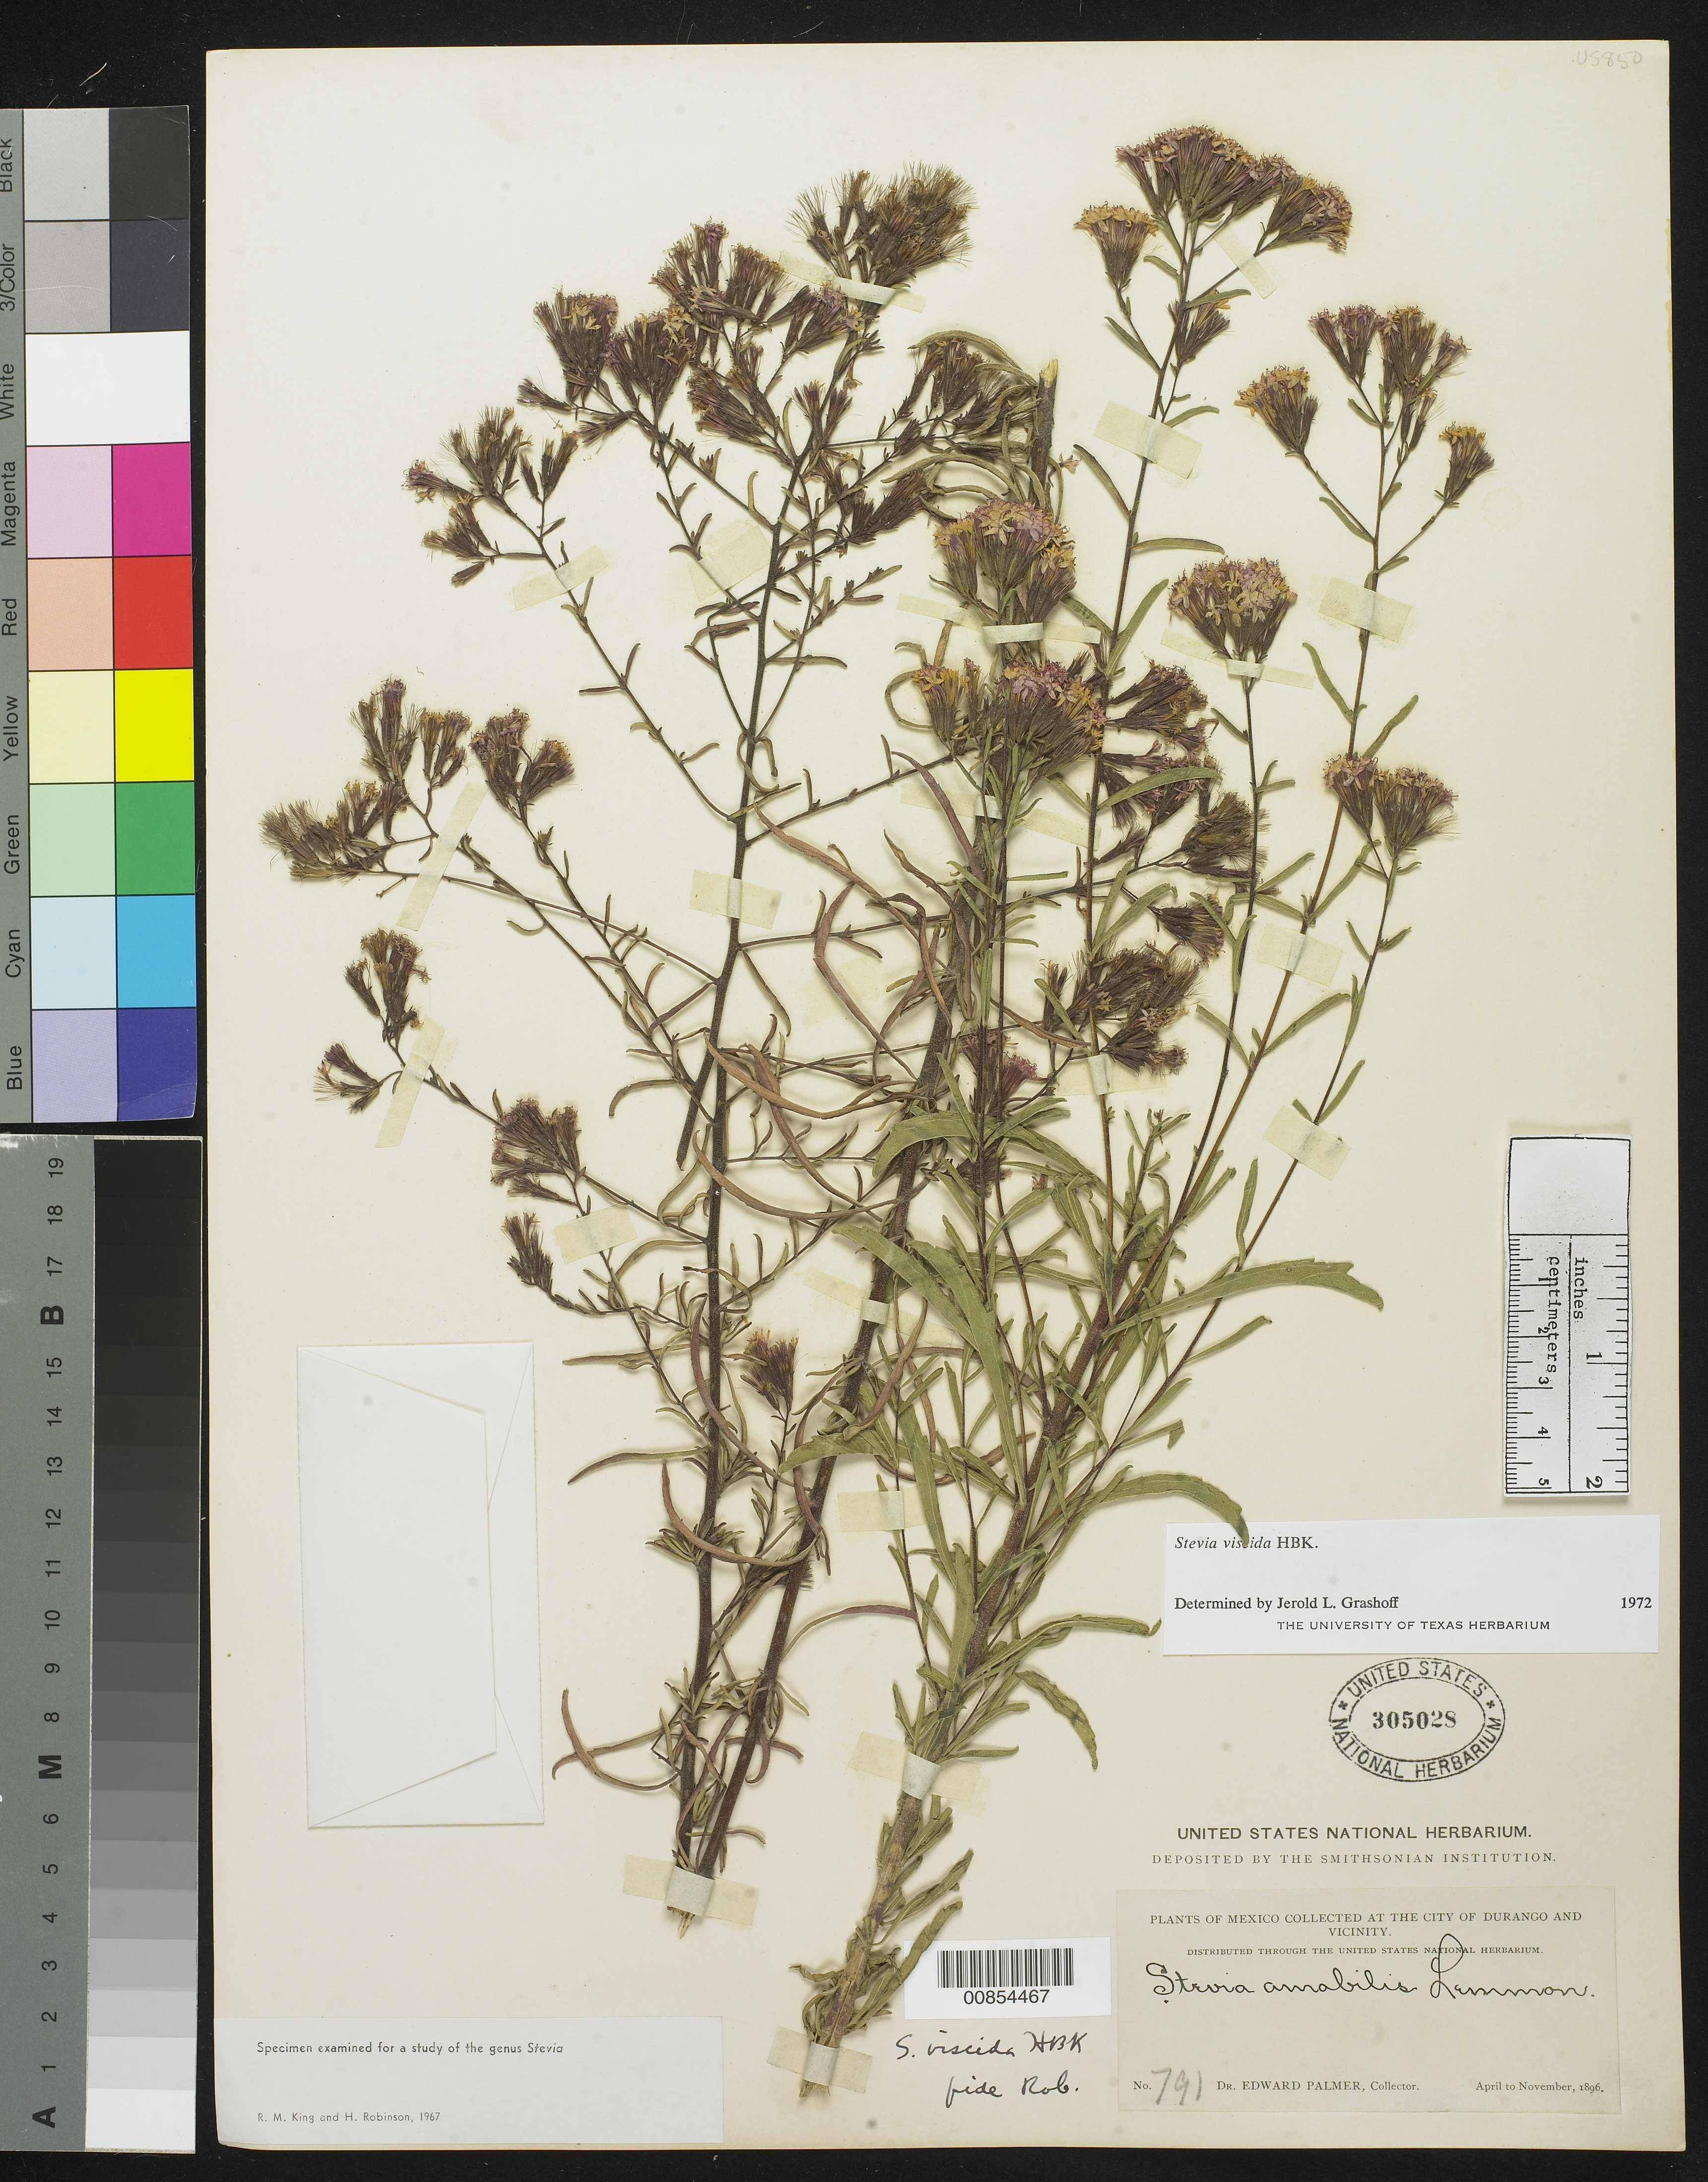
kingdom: Plantae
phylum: Tracheophyta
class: Magnoliopsida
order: Asterales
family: Asteraceae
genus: Stevia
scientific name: Stevia viscida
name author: Kunth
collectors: E. Palmer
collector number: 791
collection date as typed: Apr 1896 to -- Nov 1896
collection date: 1896-04/1896-11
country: Mexico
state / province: Durango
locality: City of Durango and vicinity.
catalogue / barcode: US 305028